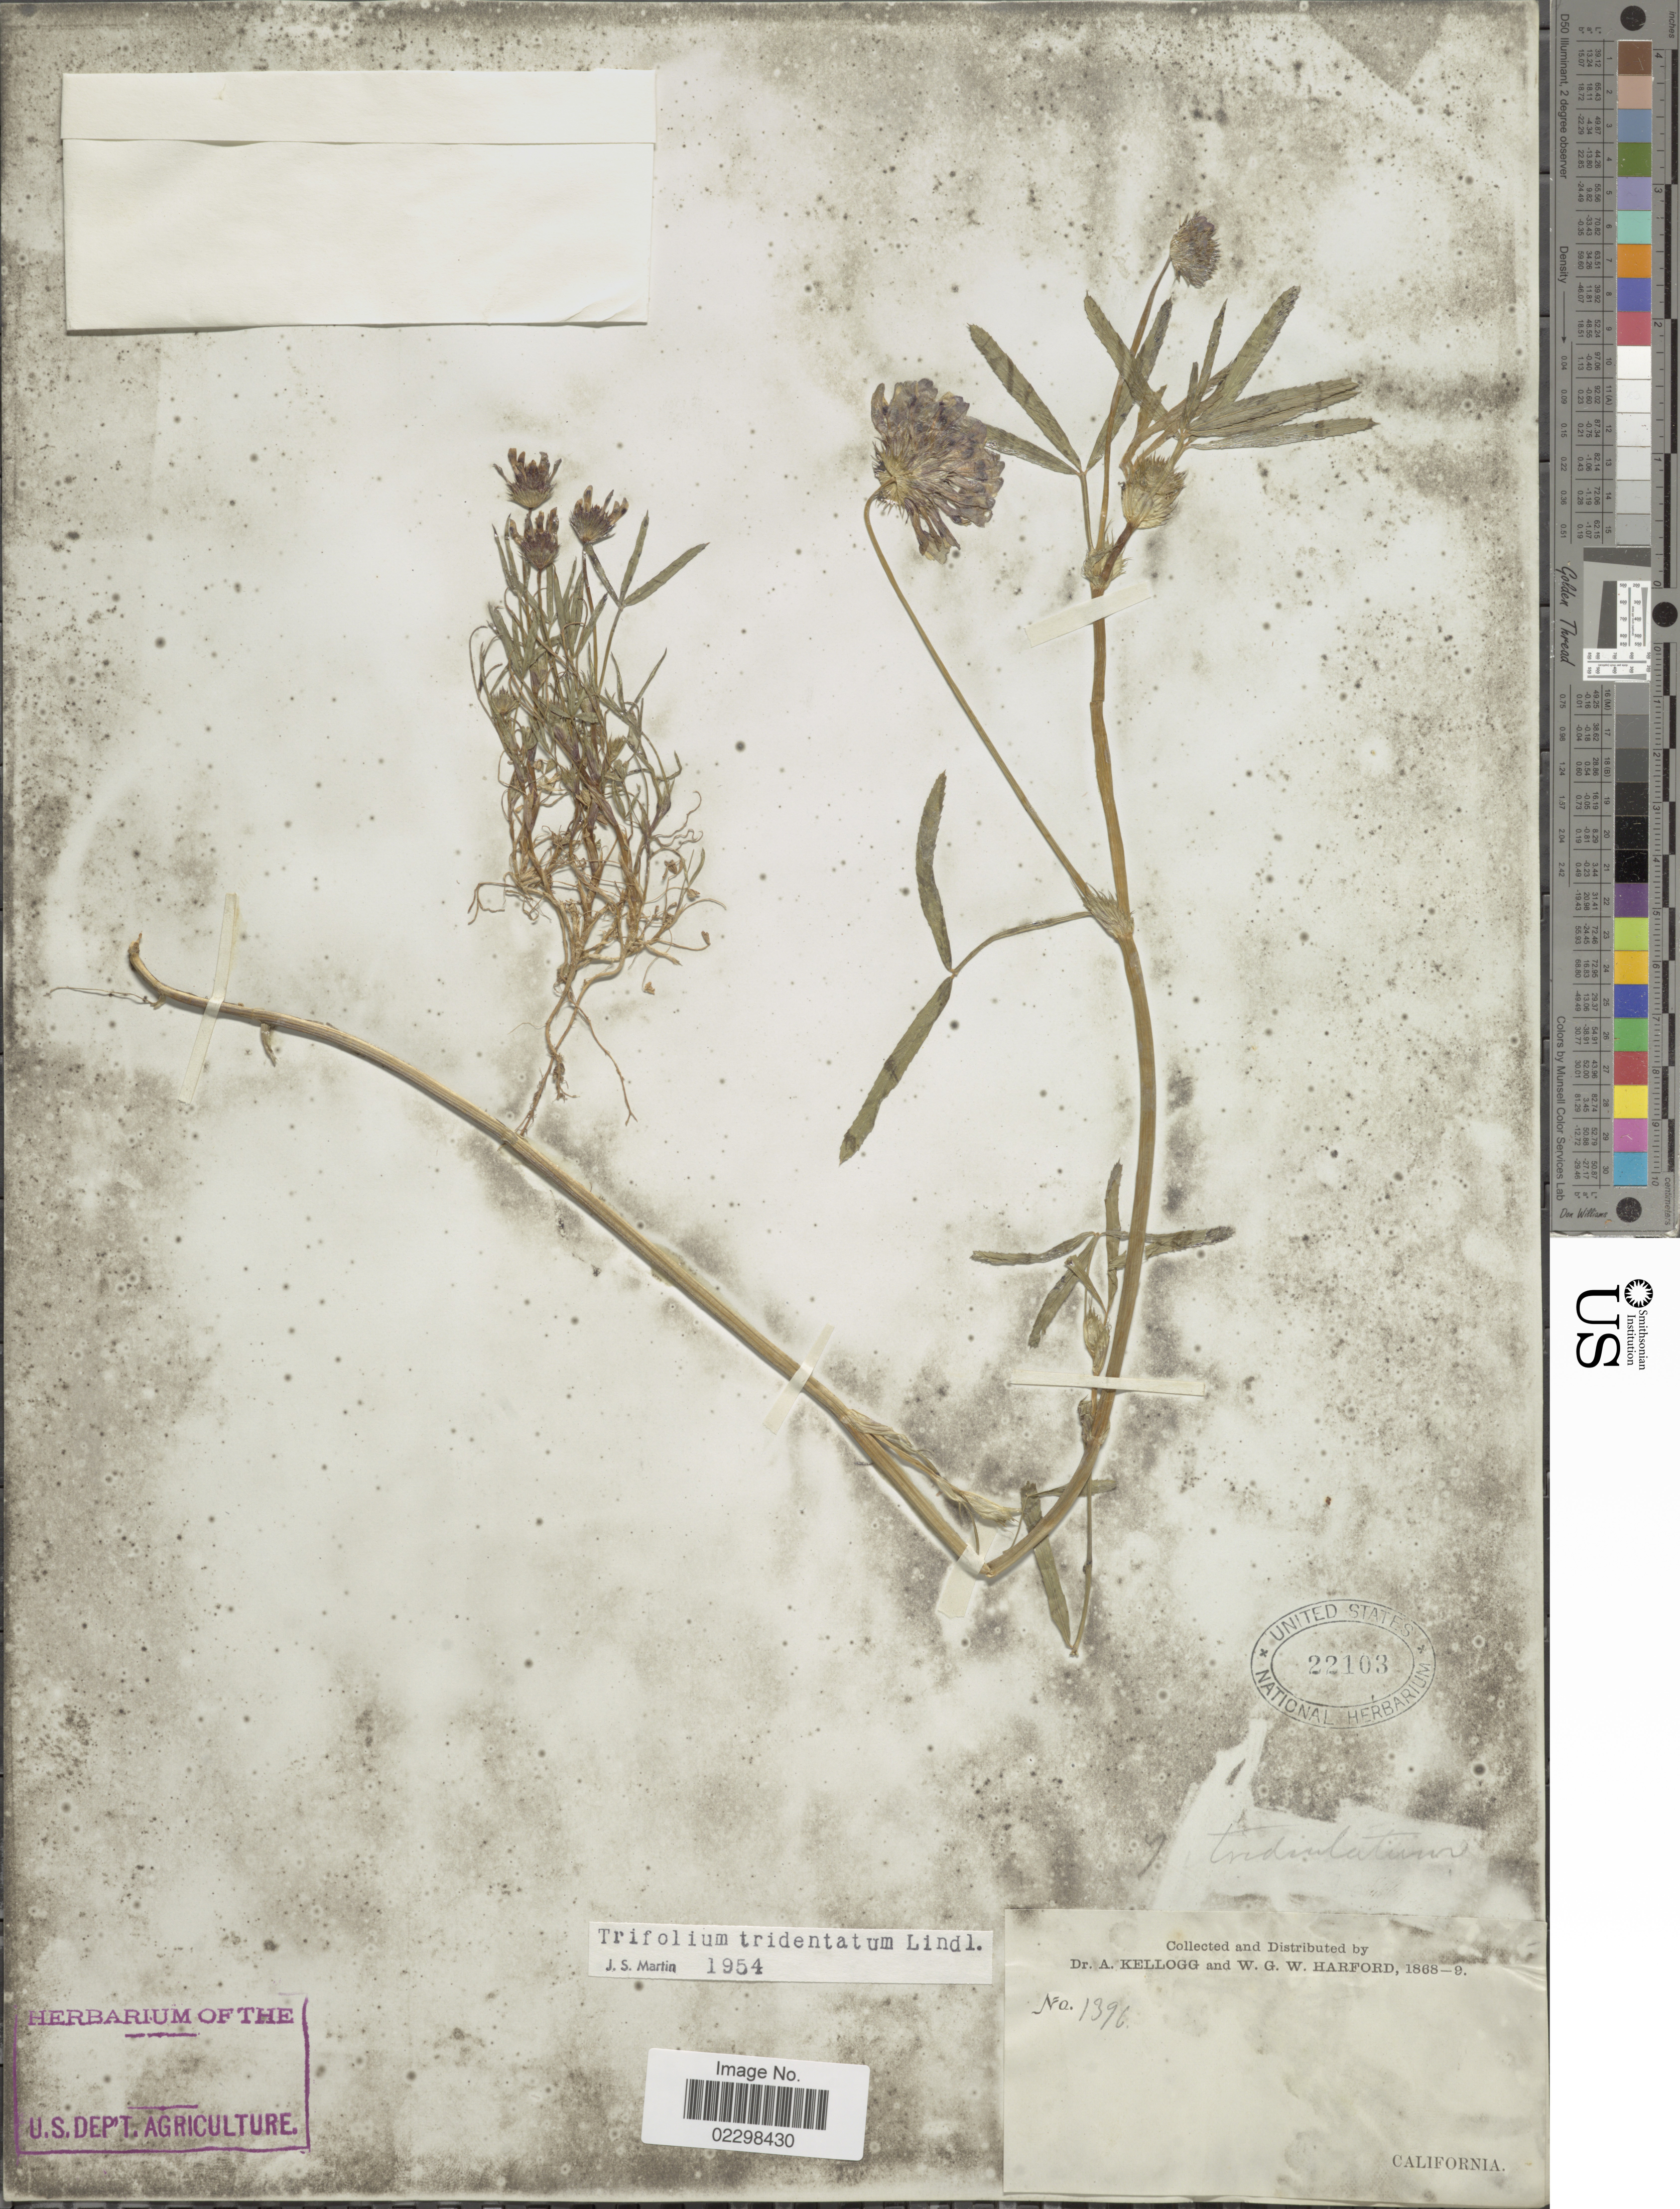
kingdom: Plantae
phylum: Tracheophyta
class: Magnoliopsida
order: Fabales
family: Fabaceae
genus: Trifolium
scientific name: Trifolium tridentatum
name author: Lindl.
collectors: A. Kellogg & W. G. W. Harford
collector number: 1396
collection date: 1868/1869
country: United States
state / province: California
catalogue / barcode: US 22103